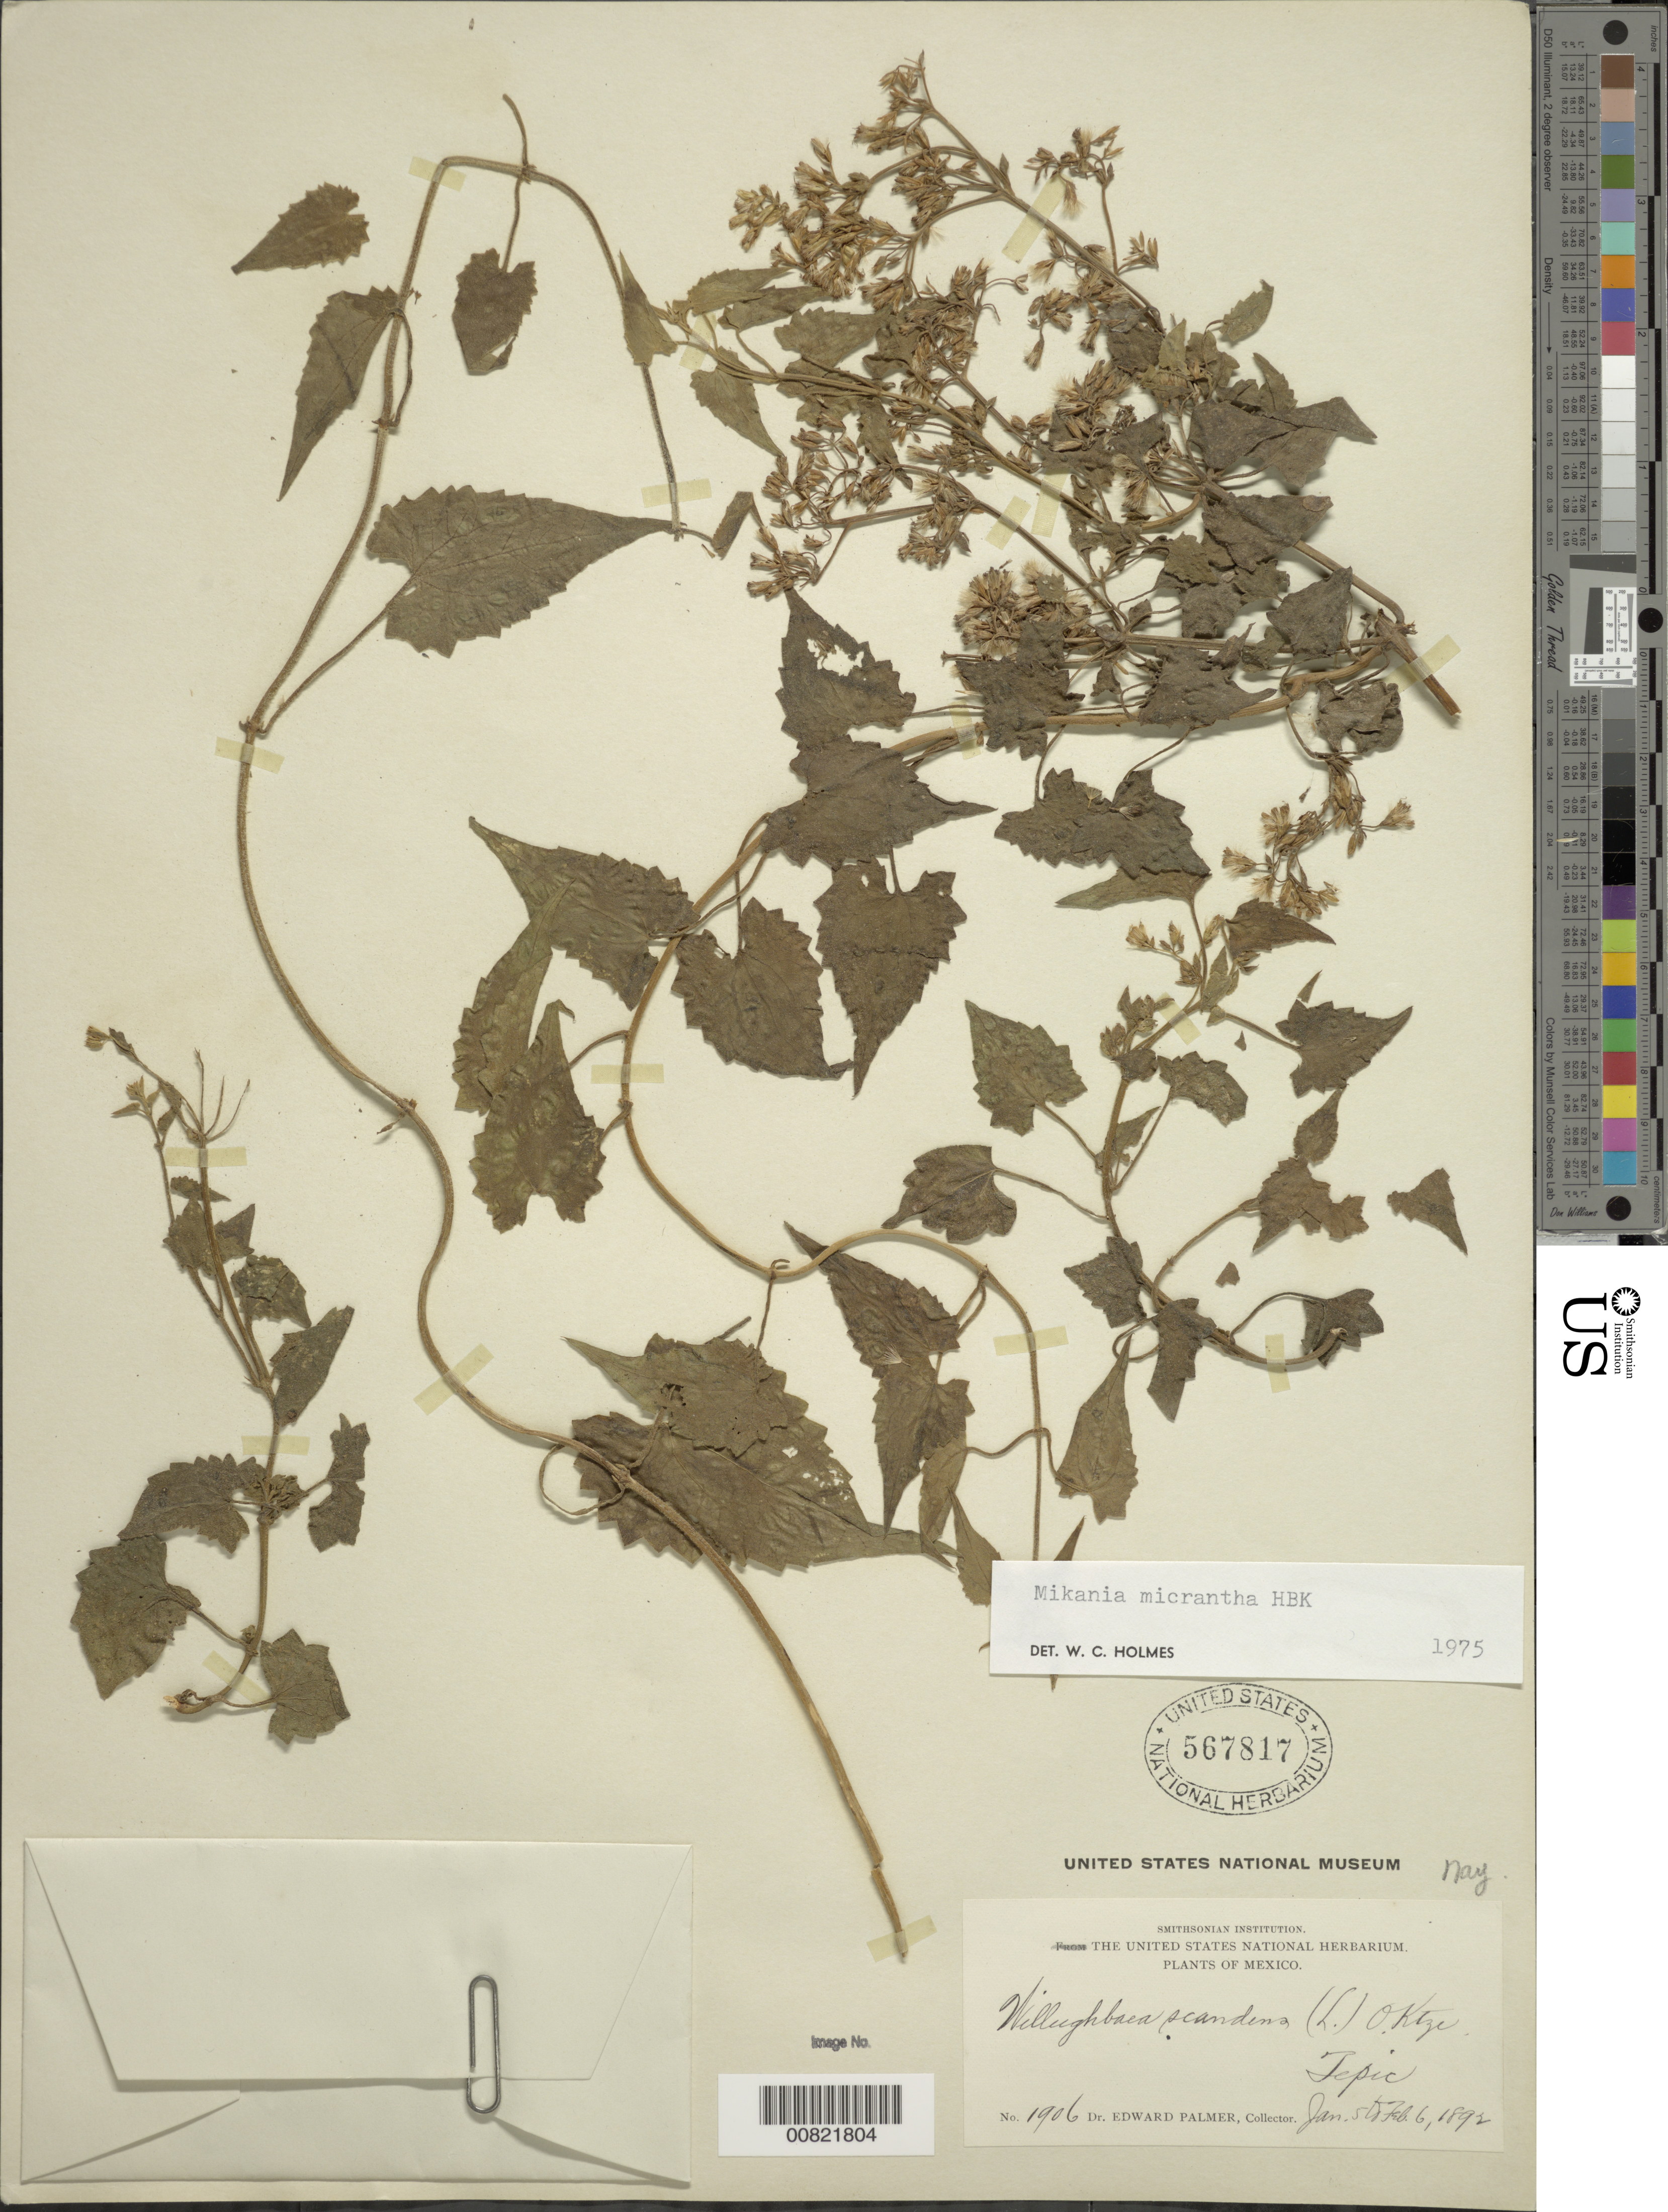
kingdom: Plantae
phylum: Tracheophyta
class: Magnoliopsida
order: Asterales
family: Asteraceae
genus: Mikania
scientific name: Mikania micrantha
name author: Kunth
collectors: E. Palmer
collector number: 1906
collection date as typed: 05 Jan 1892 to 06 Feb 1892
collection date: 1892-01-05/1892-02-06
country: Mexico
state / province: Nayarit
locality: Tepic, Nayarit.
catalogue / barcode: US 567817